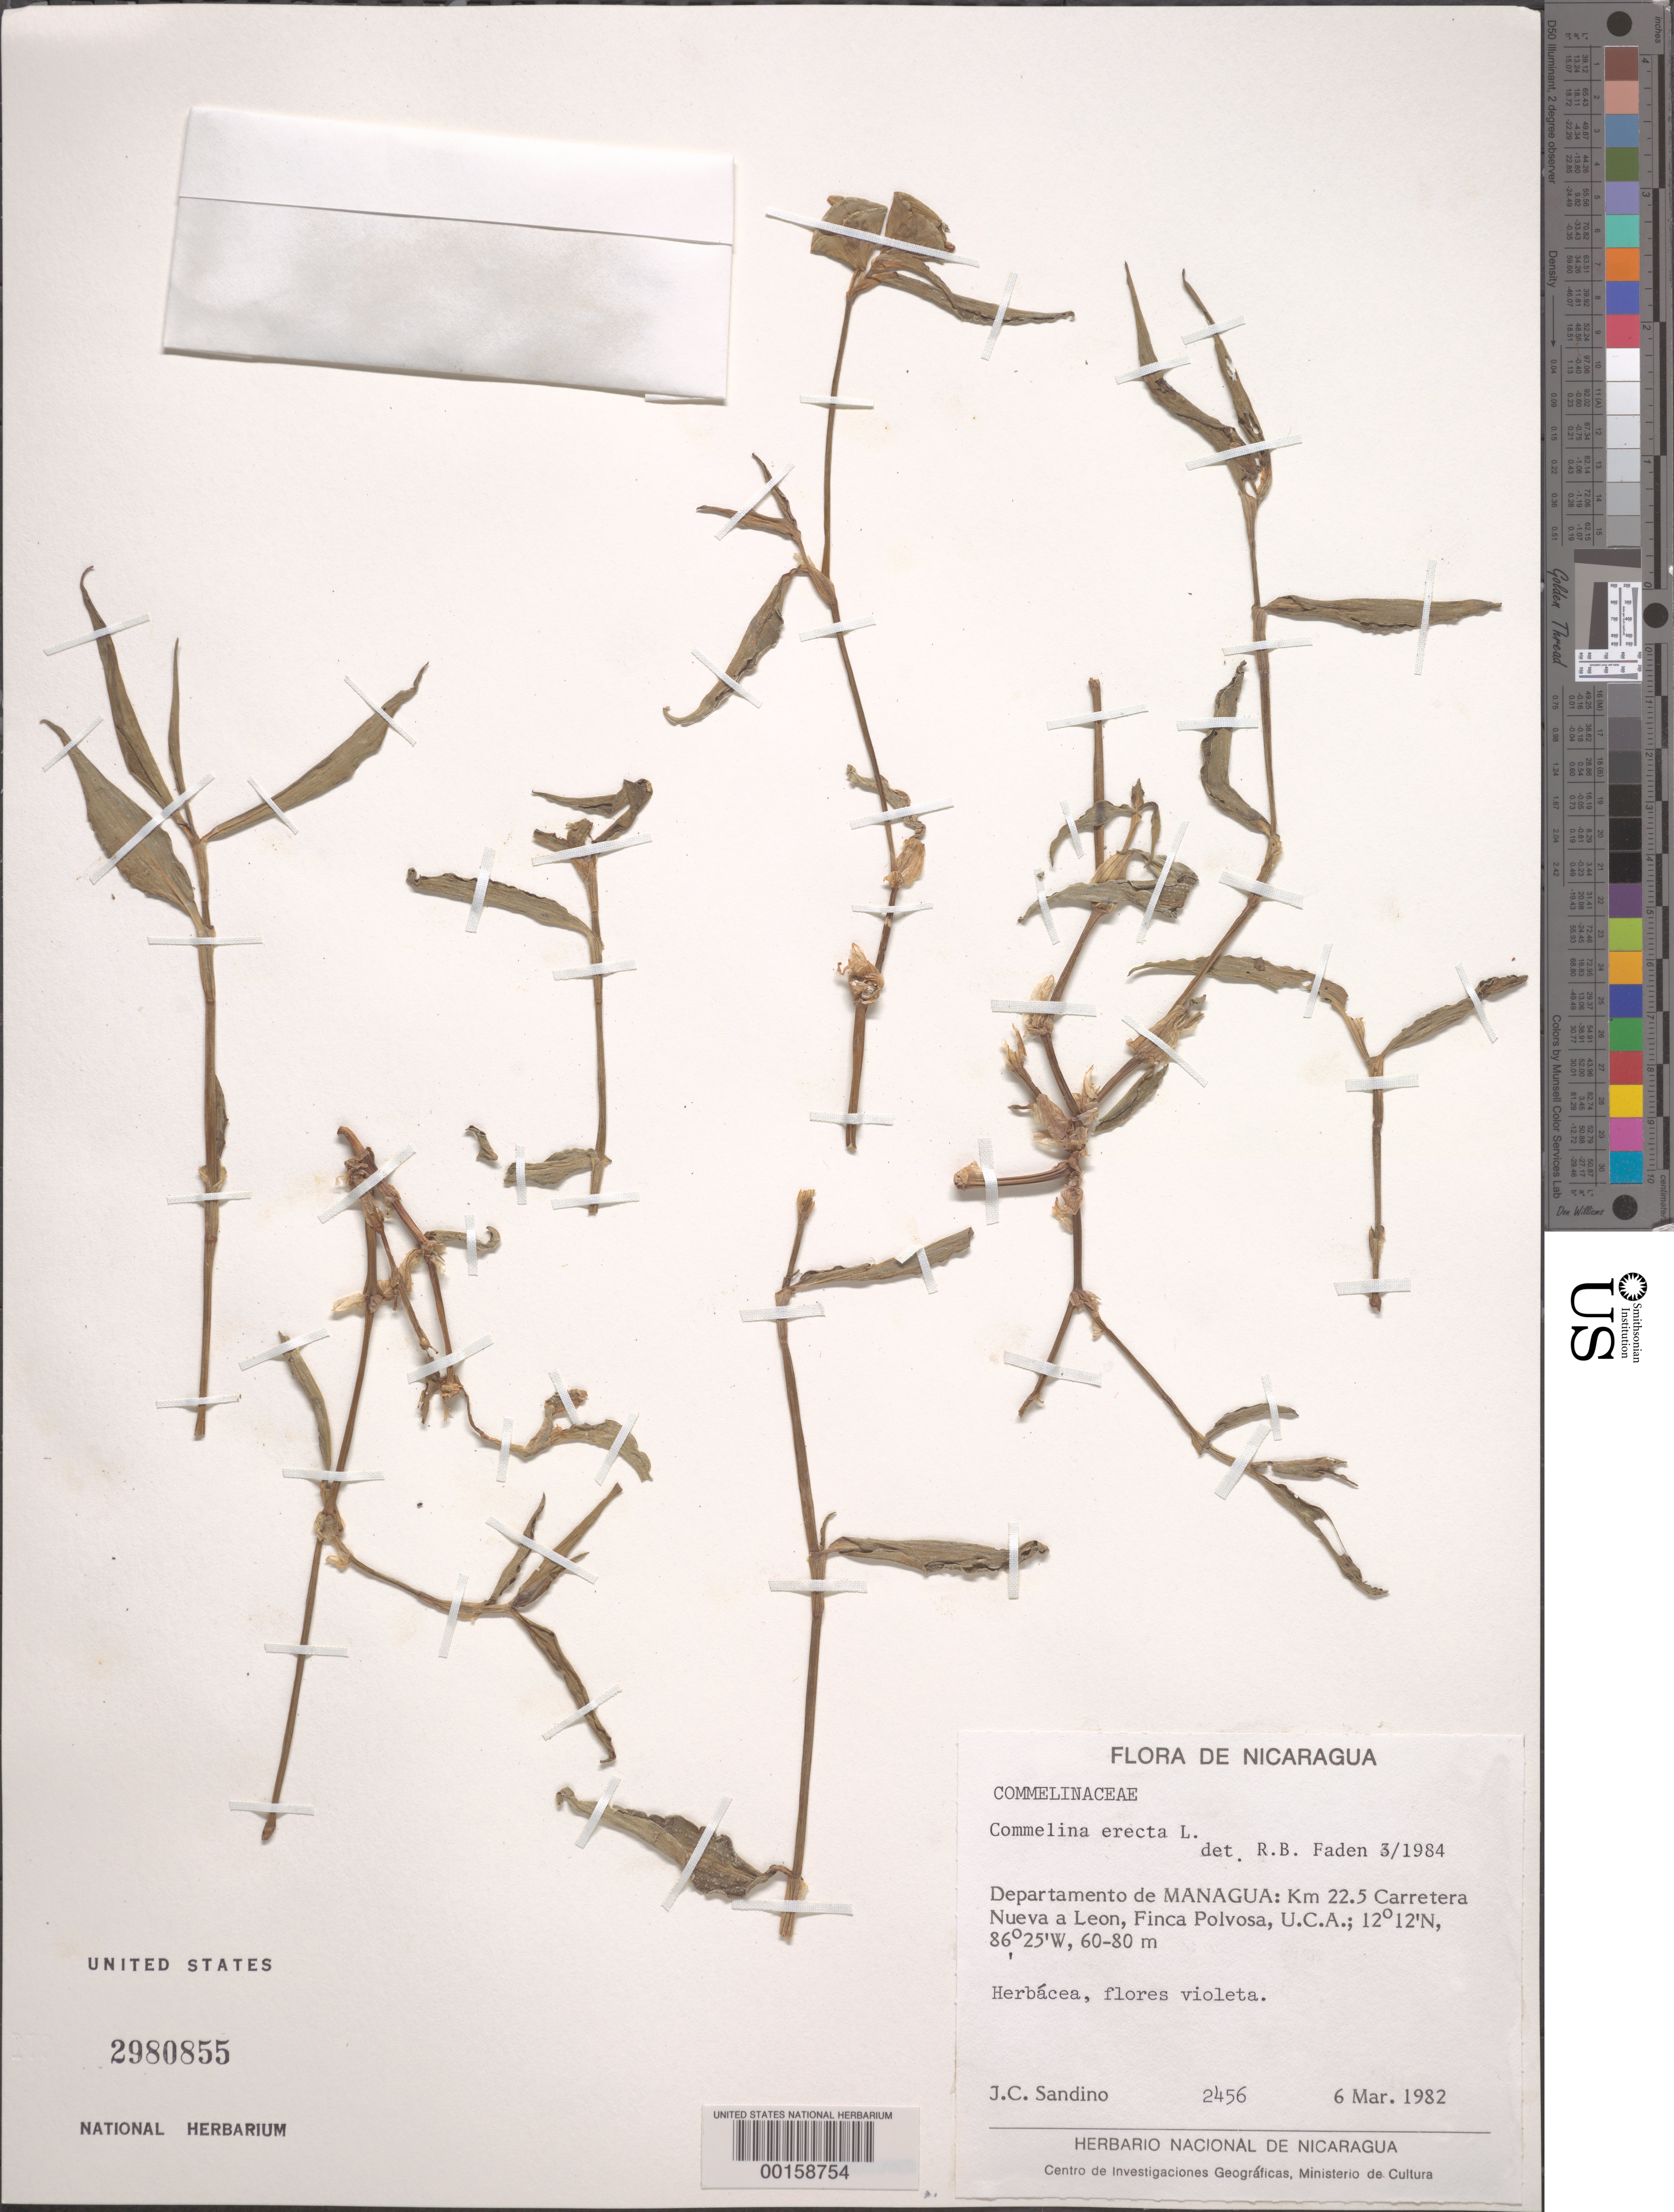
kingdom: Plantae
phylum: Tracheophyta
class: Liliopsida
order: Commelinales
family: Commelinaceae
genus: Commelina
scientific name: Commelina erecta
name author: L.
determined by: Faden, Robert B., (US), Smithsonian Institution - National Museum of Natural History (UNITED STATES)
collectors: J. Sandino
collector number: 2456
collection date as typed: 06 Mar 1982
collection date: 1982-03-06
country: Nicaragua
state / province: Managua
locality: Carretera nueva a leon; finca polvosa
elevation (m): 60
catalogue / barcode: US 2980855